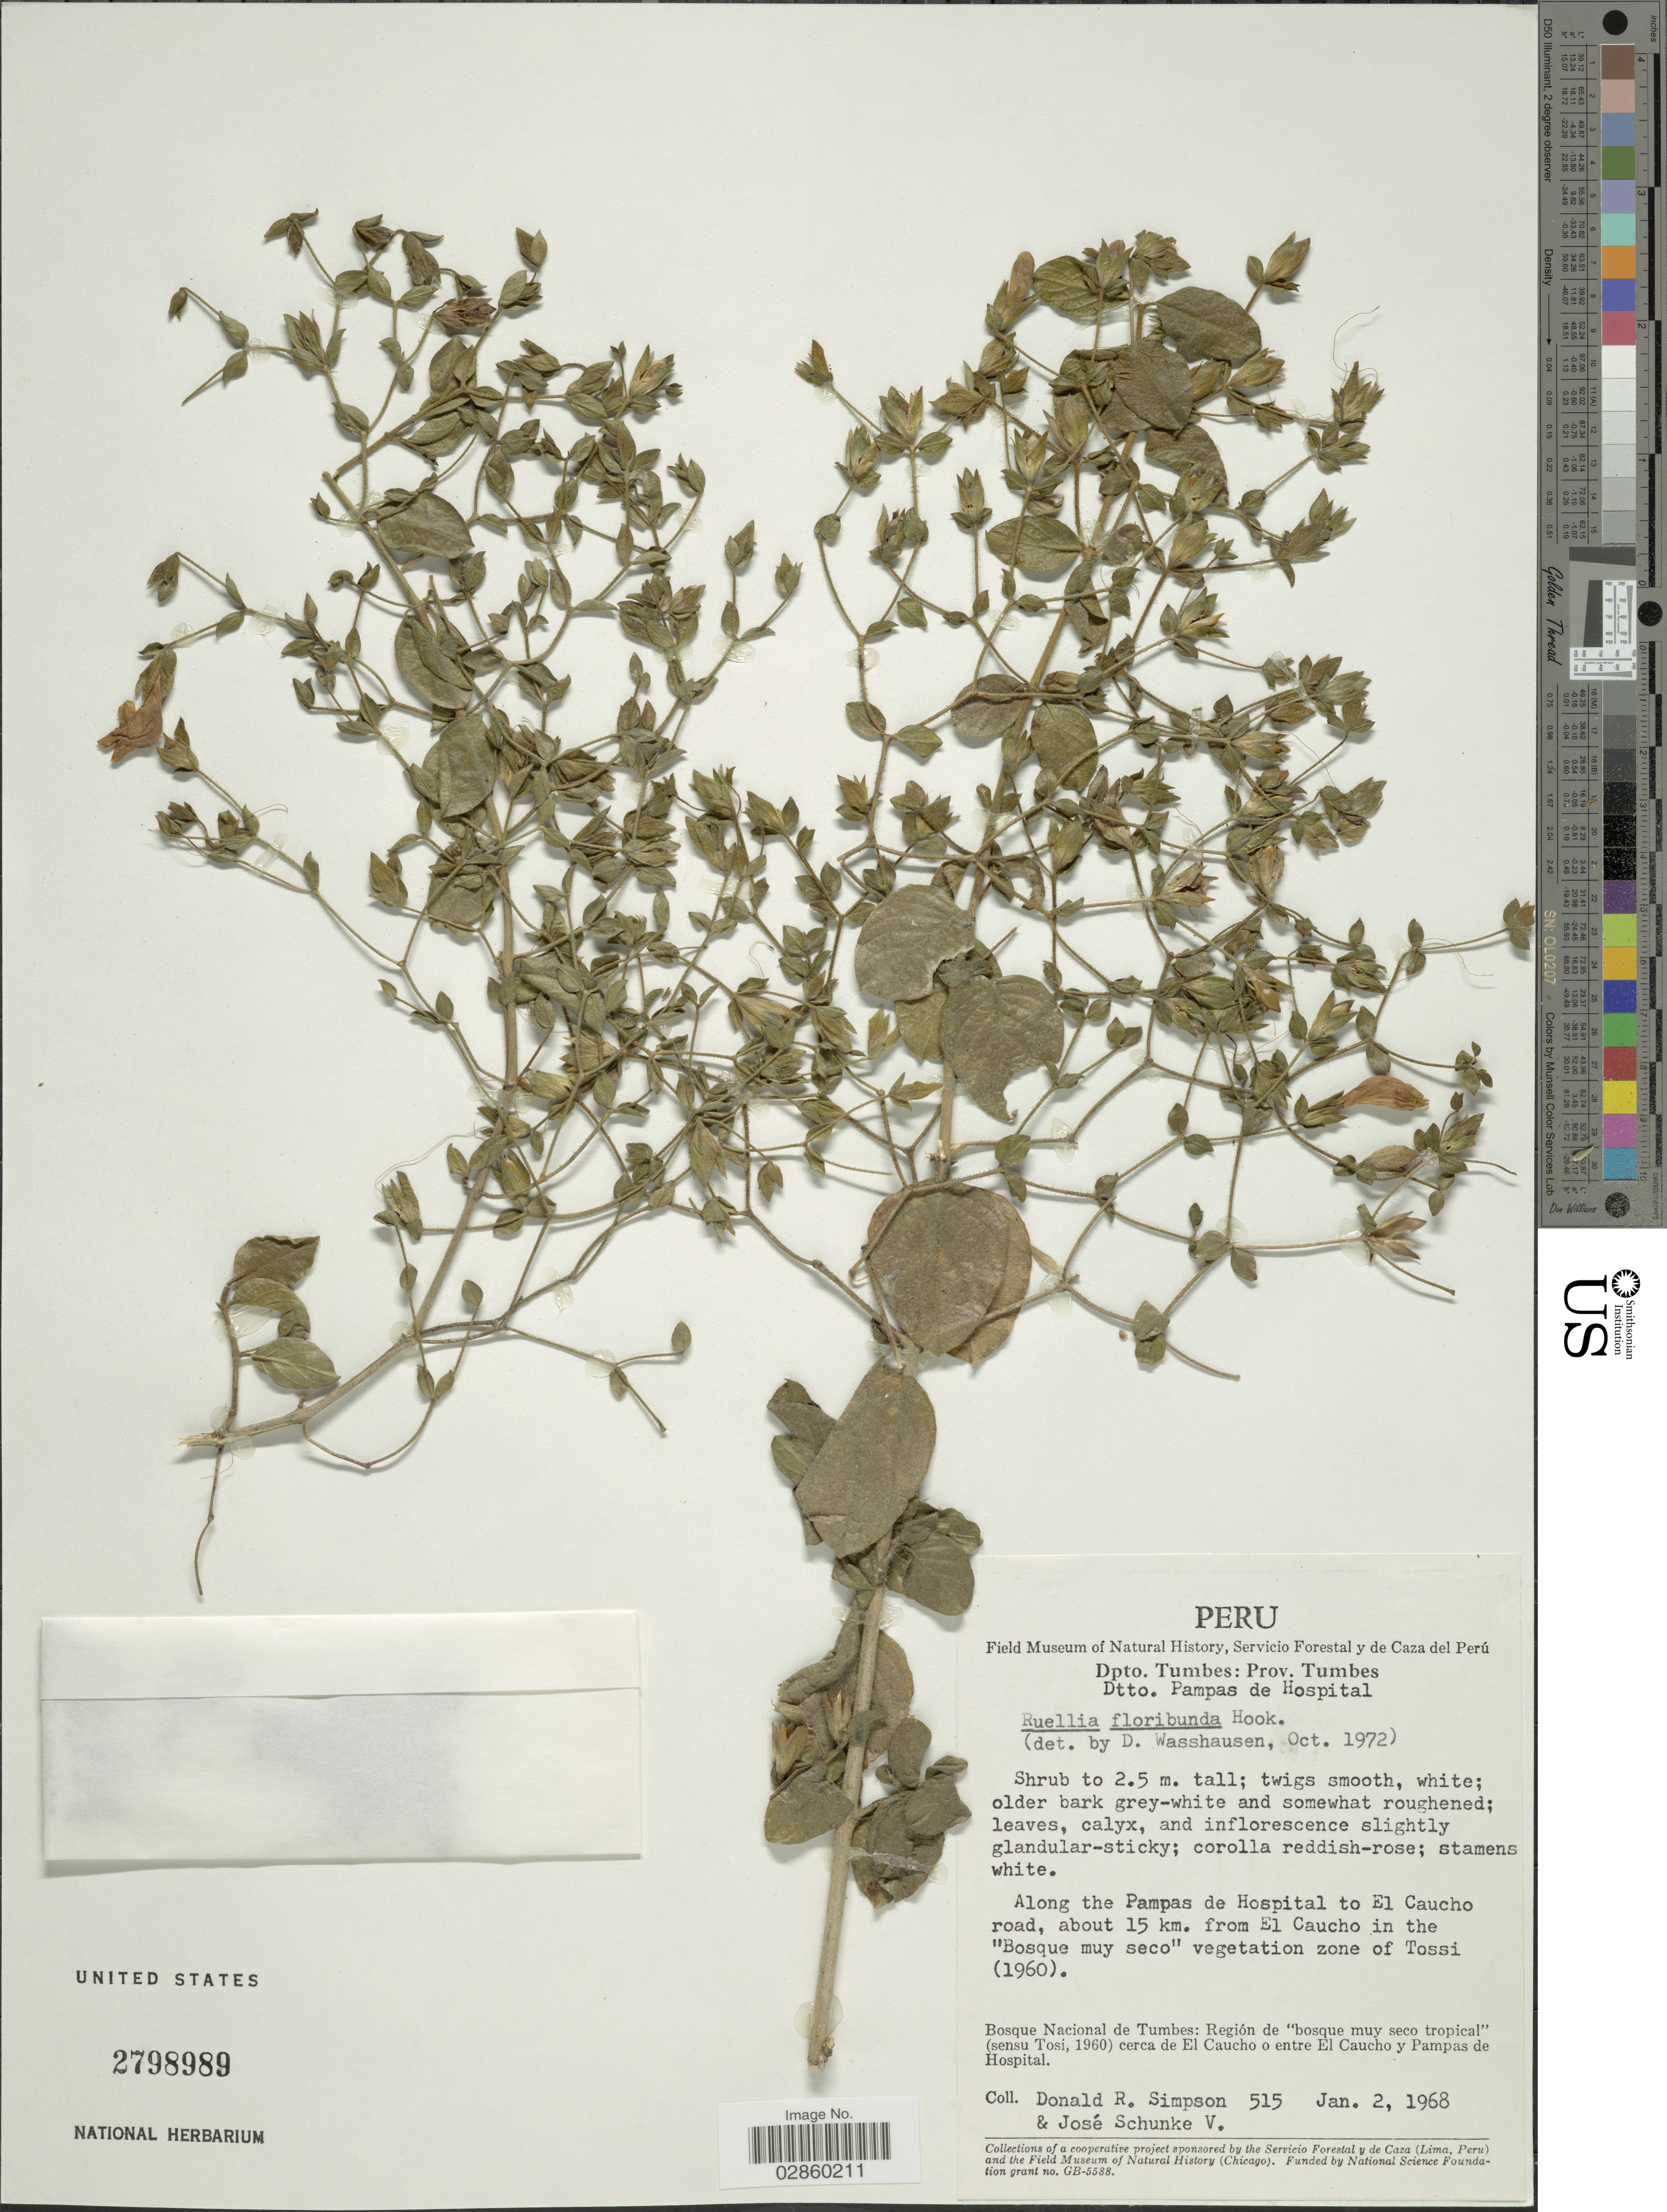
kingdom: Plantae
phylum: Tracheophyta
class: Magnoliopsida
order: Lamiales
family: Acanthaceae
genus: Ruellia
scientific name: Ruellia floribunda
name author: Hook.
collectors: D. R. Simpson & J. Schunke Vigo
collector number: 515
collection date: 1968-01-02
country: Peru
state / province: Tumbes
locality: Dpto. Tumbes, Dtto. Pampas de Hospital, Along the Pampas de Hospital to El Caucho road, about 15 km. from El Caucho in the "Bosque muy seco" vegetation zone of Tossi (1960), Bosque Nacional de Tumbes, Región de "bosque muy seco tropical" (sensu Tosi, 1960) cerca de El Caucho o entre El Caucho y Pampas de Hospital.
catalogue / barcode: US 2798989